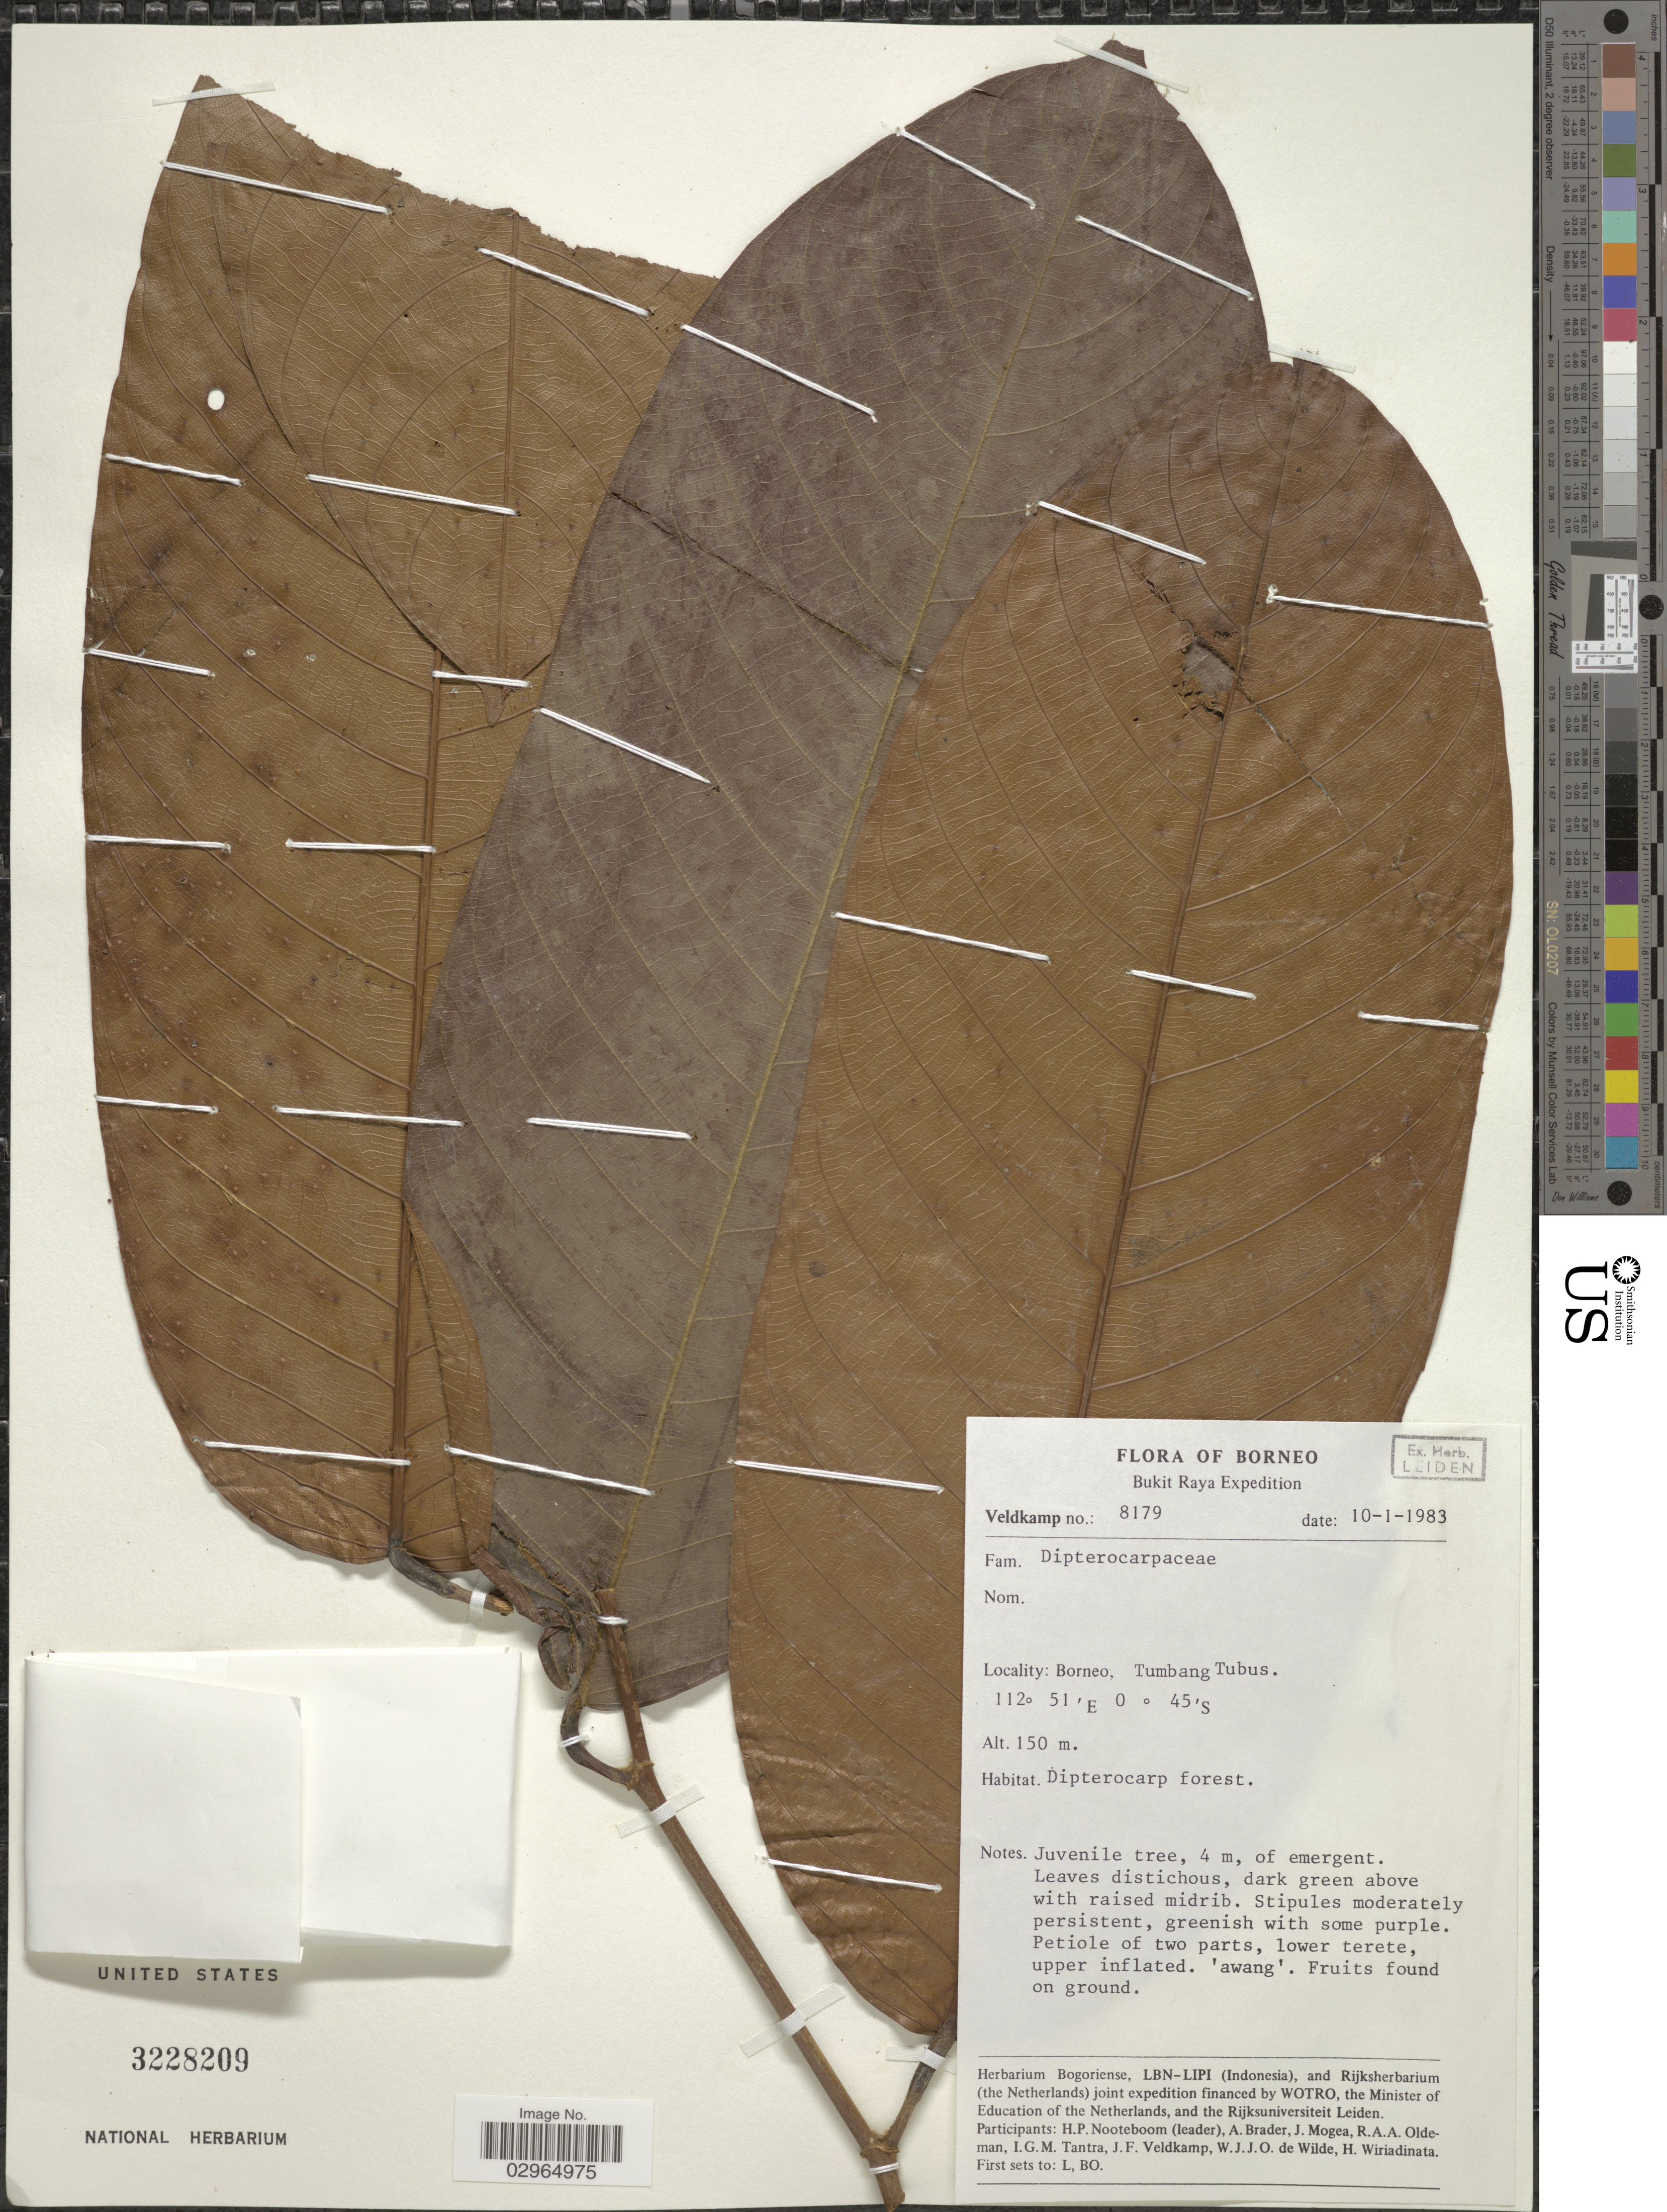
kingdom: Plantae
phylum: Tracheophyta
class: Magnoliopsida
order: Malvales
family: Dipterocarpaceae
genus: Rubroshorea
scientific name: Rubroshorea macrophylla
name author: (de Vriese) P.S. Ashton & J. Heck.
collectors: J. F. Veldkamp, H. P. Nooteboom, A. Brader, J. Mogea & et al.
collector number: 8179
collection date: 1983-01-10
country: Indonesia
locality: Borneo. Bukit Raya. Tumbang Tubus.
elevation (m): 150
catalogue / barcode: US 3228209